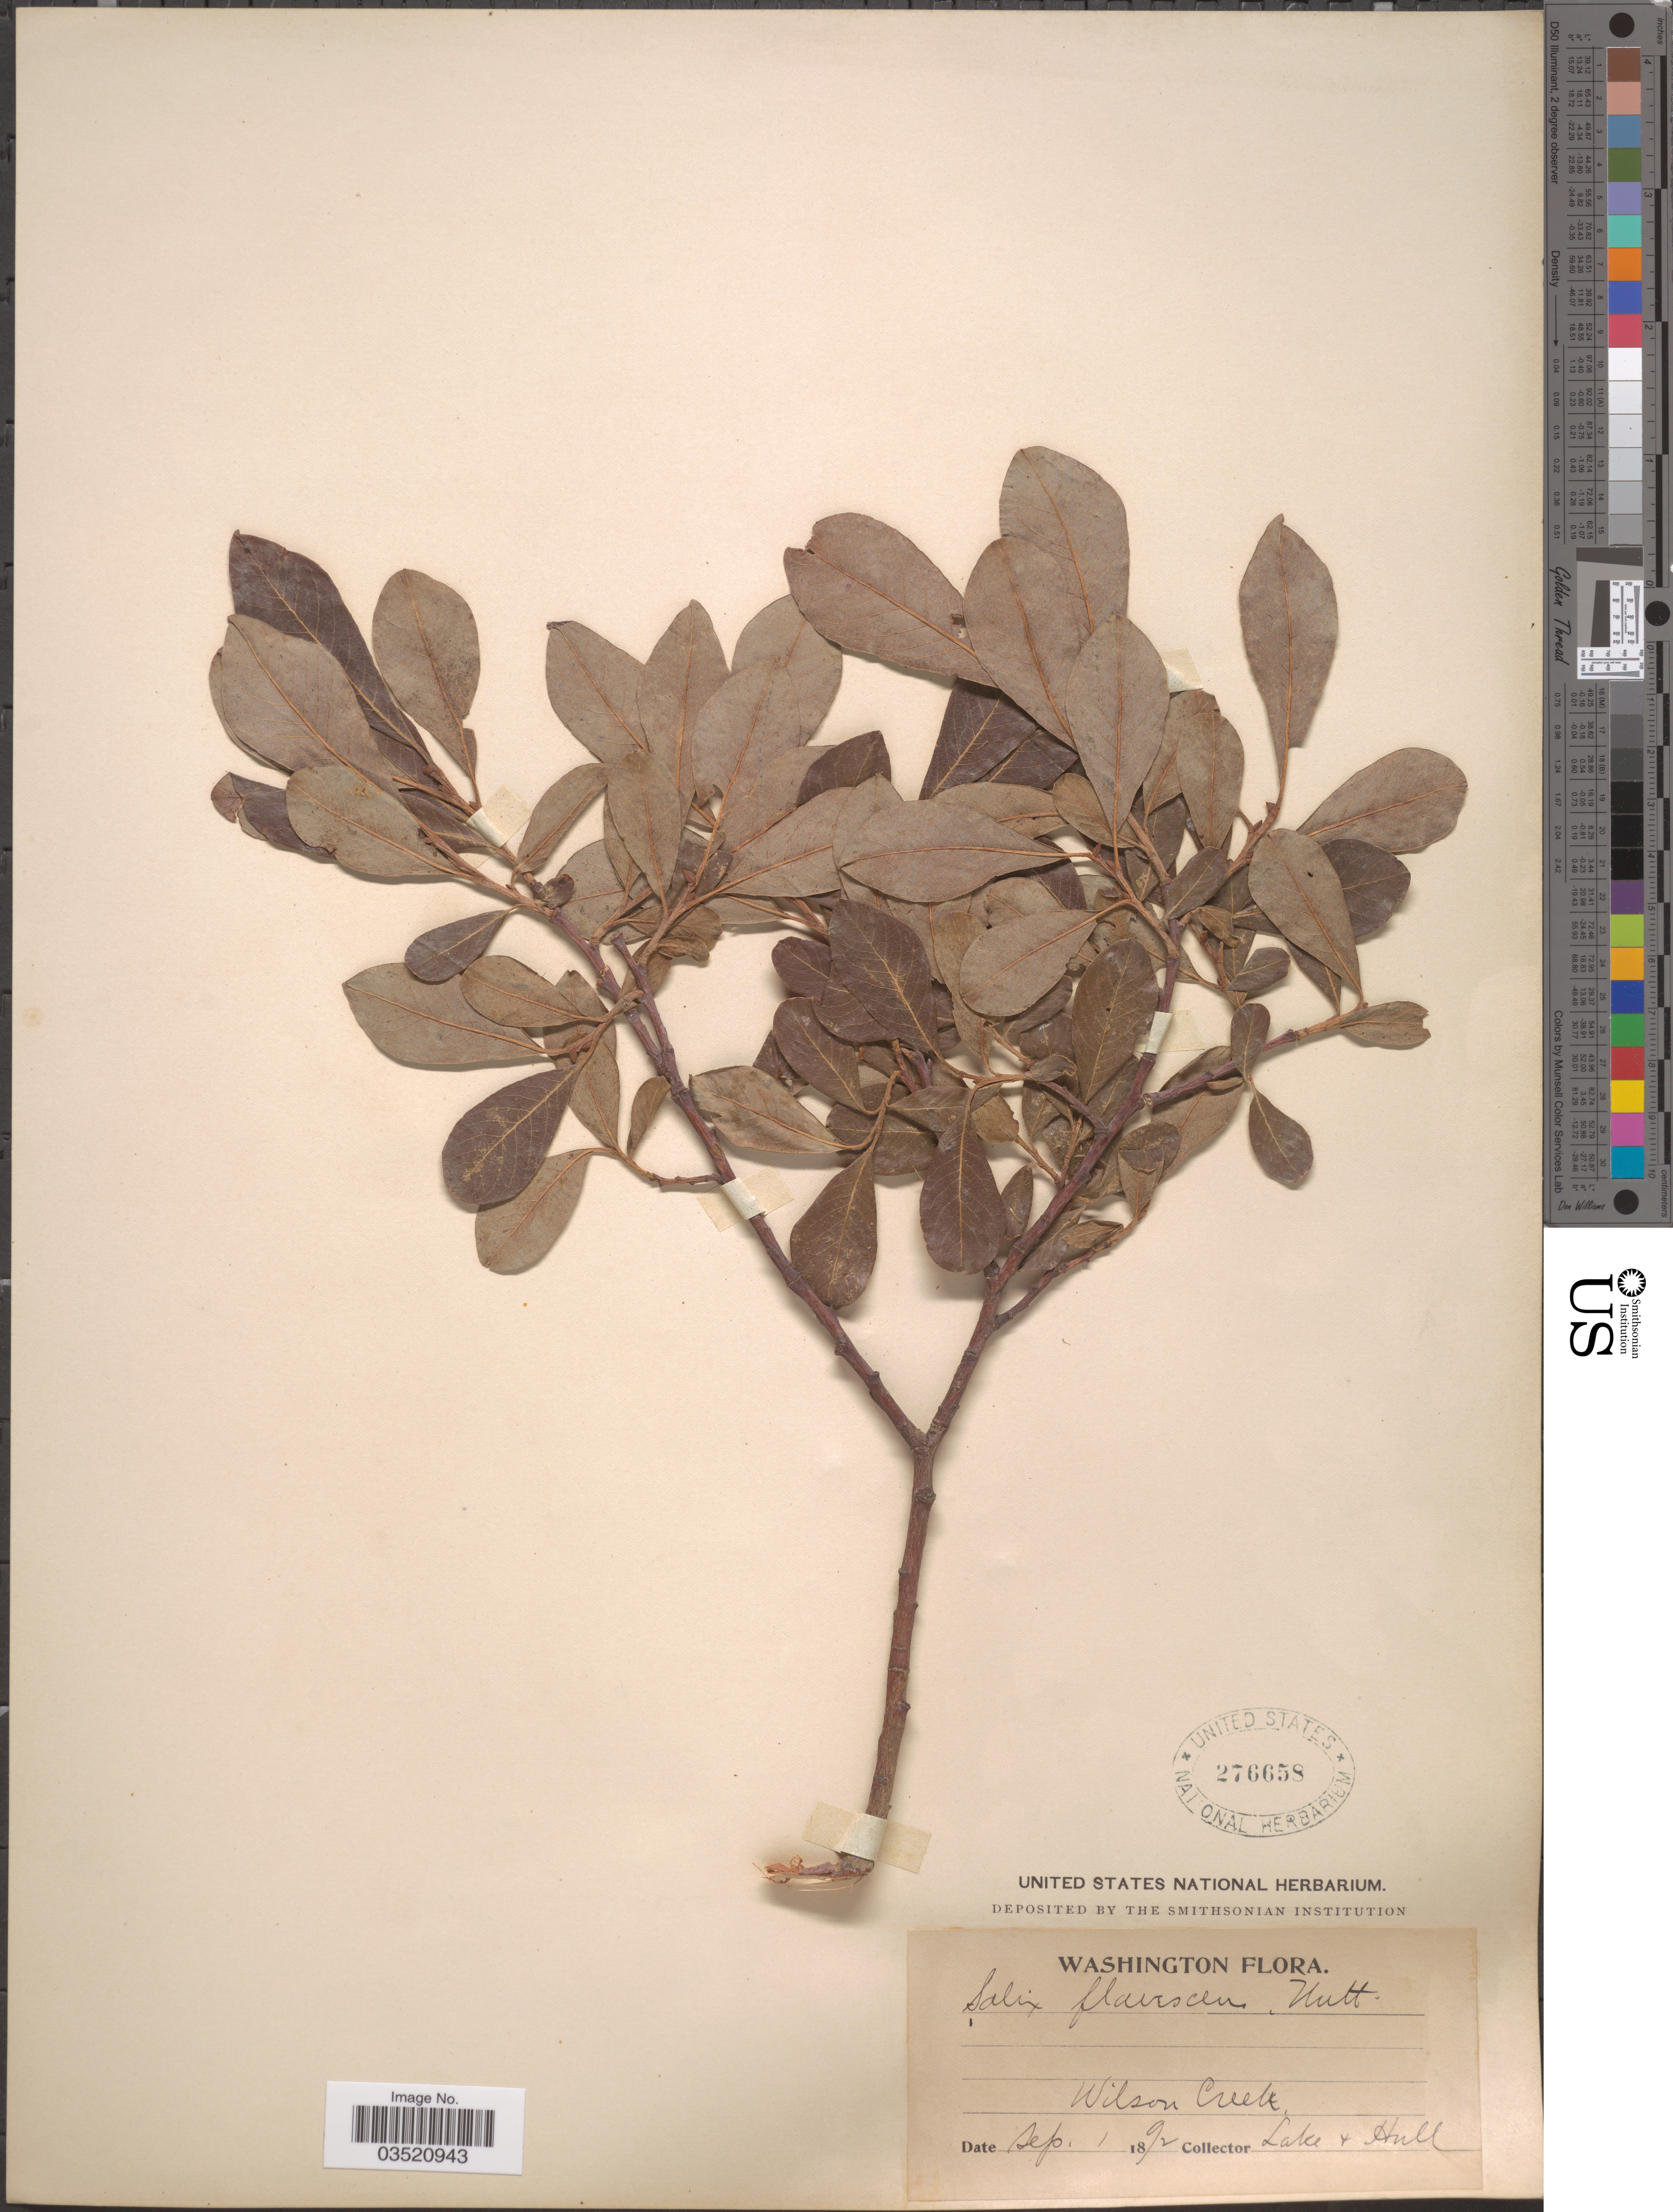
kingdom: Plantae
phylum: Tracheophyta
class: Magnoliopsida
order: Malpighiales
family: Salicaceae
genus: Salix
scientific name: Salix scouleriana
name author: Barratt ex Hook.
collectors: Lake & Hull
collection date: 1892-09-01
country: United States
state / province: Washington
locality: Wilson Creek.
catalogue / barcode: US 276658